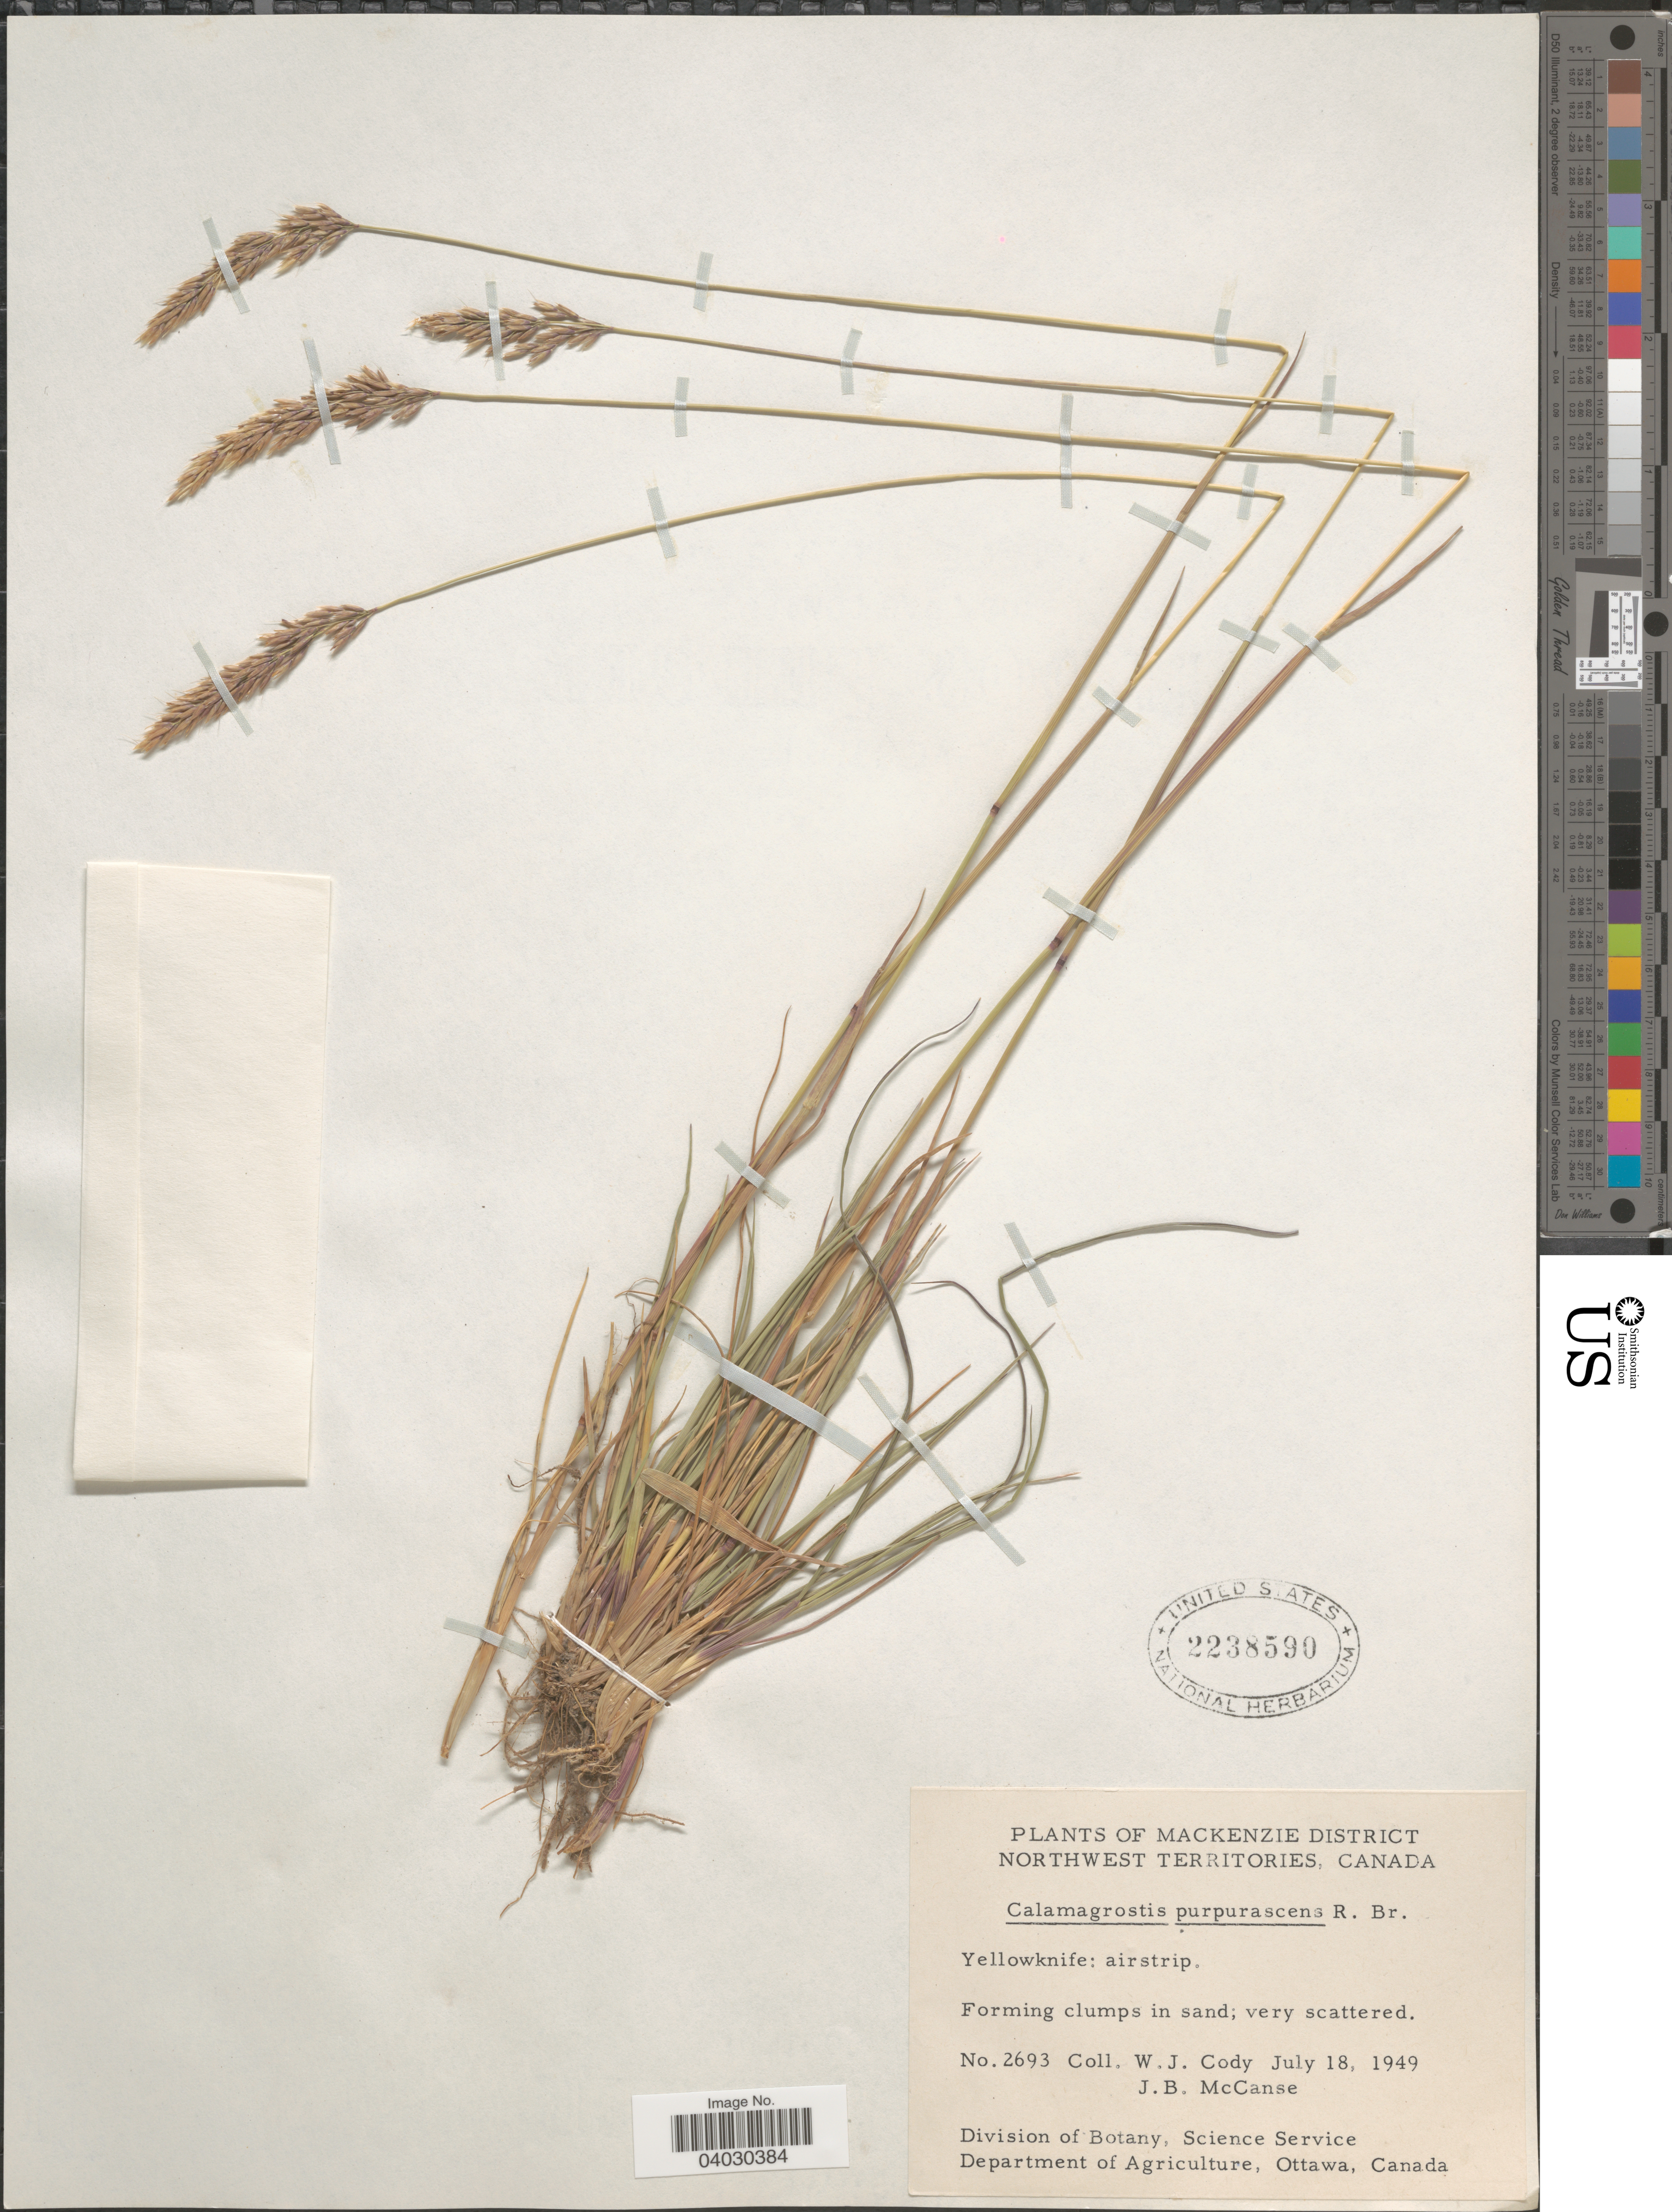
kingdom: Plantae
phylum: Tracheophyta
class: Liliopsida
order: Poales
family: Poaceae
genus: Calamagrostis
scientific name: Calamagrostis purpurascens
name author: R. Br.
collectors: W. Cody & J. McCanse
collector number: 2693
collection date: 1949-07-18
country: Canada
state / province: Northwest Territories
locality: Mackenzie District. Yellowknife: airstrip.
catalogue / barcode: US 2238590